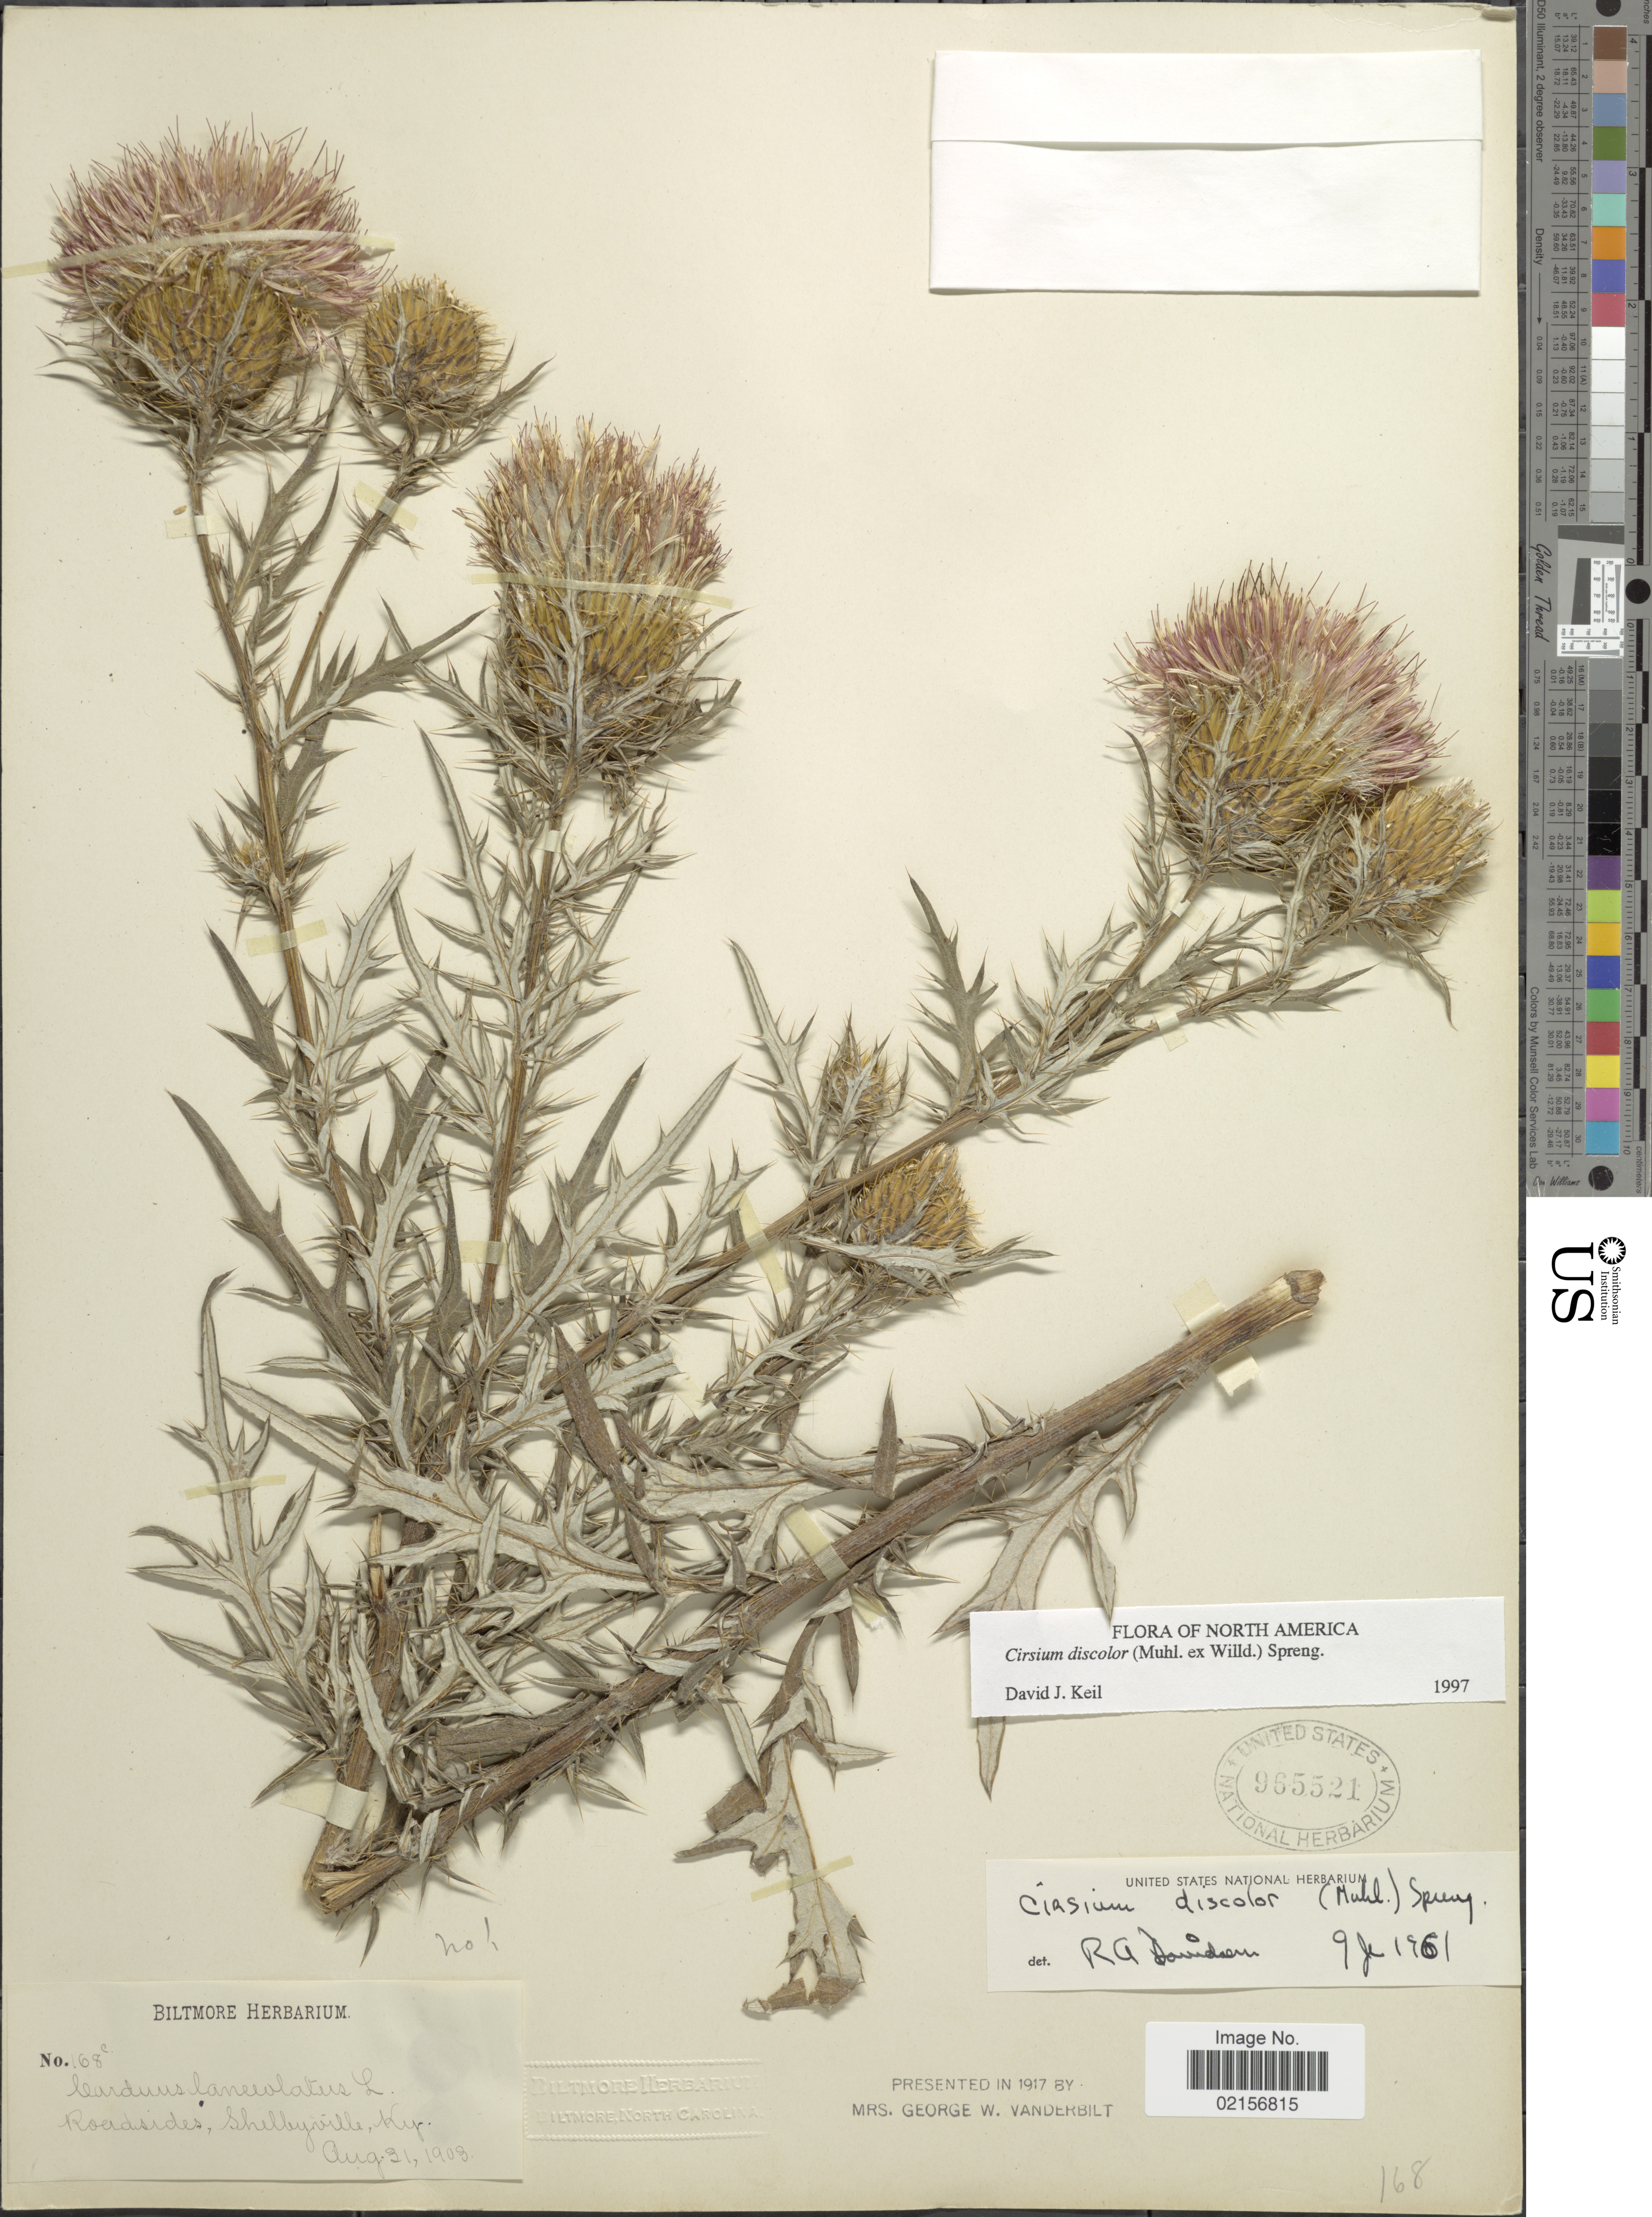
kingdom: Plantae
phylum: Tracheophyta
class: Magnoliopsida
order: Asterales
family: Asteraceae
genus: Cirsium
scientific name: Cirsium discolor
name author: (Muhl. ex Willd.) Spreng.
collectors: ex herb. Biltmore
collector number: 168c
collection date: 1903-08-21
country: United States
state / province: Kentucky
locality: Roadsides, Shelbyville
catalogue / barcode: US 965521